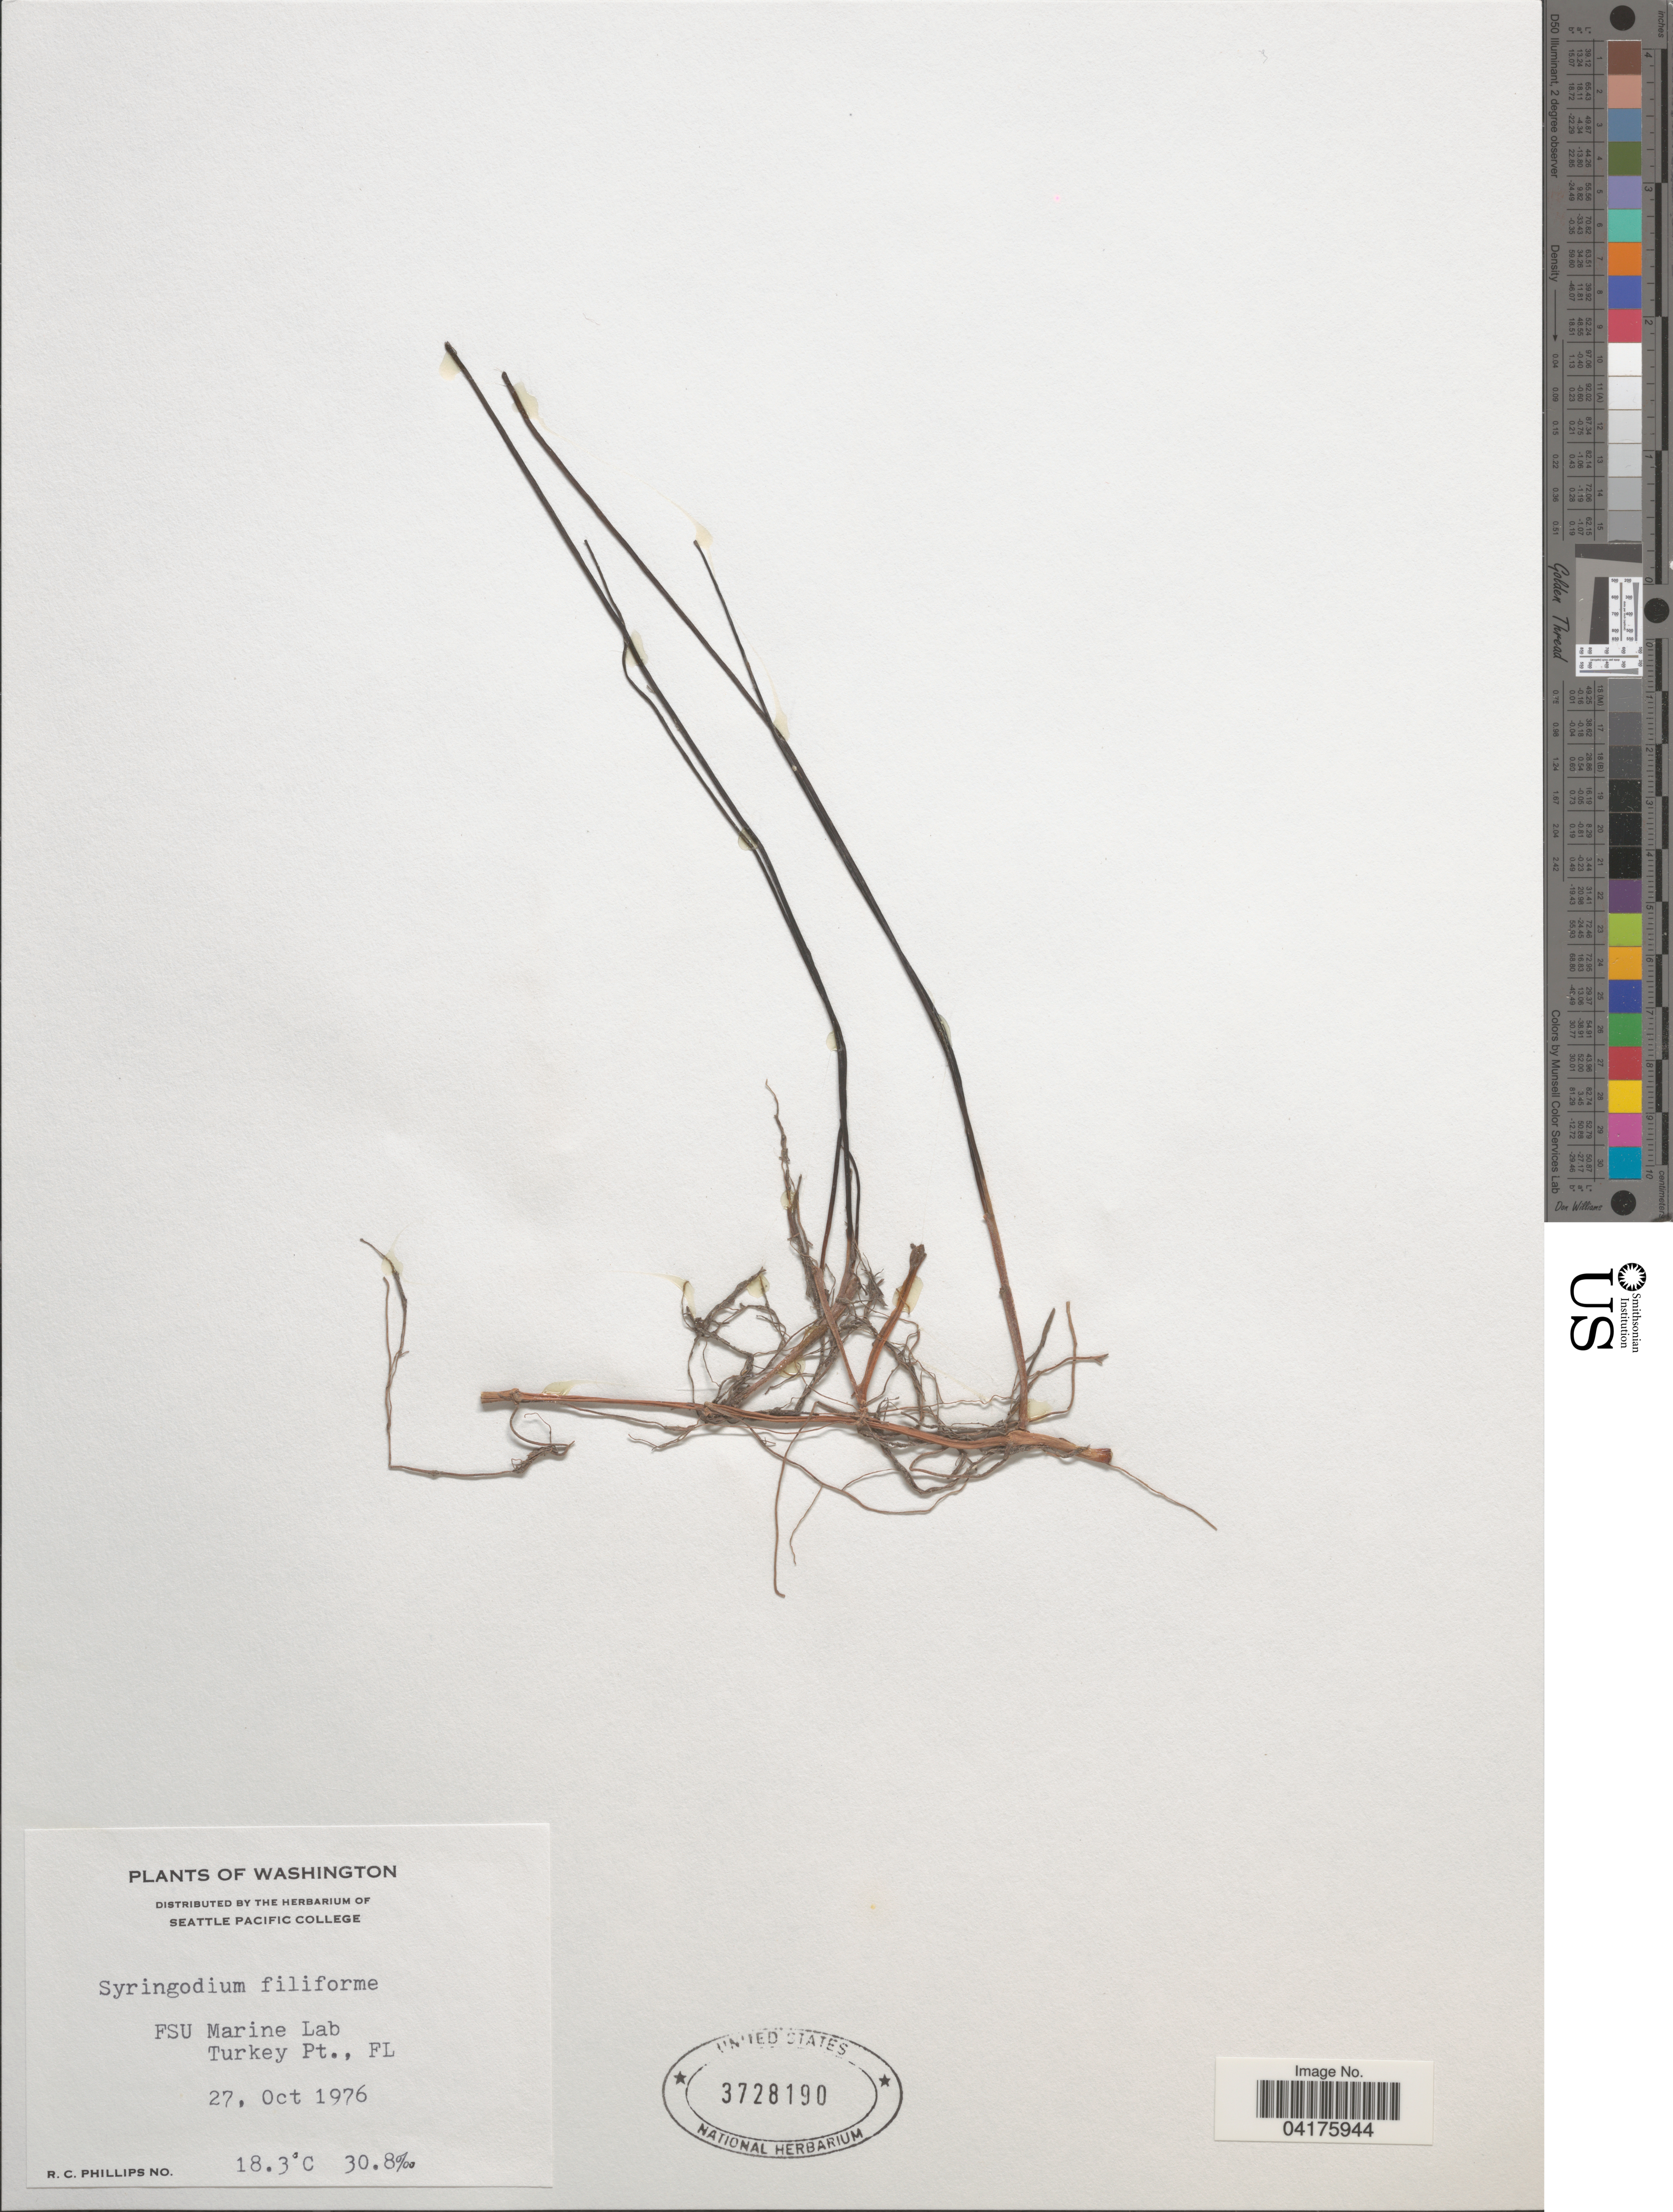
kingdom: Plantae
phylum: Tracheophyta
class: Liliopsida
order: Alismatales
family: Cymodoceaceae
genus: Syringodium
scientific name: Syringodium filiforme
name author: Kütz.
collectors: R. C. Phillips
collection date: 1976-10-27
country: United States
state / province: Florida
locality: FSU Marine Lab. Turkey Pt., FL.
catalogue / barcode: US 3728190